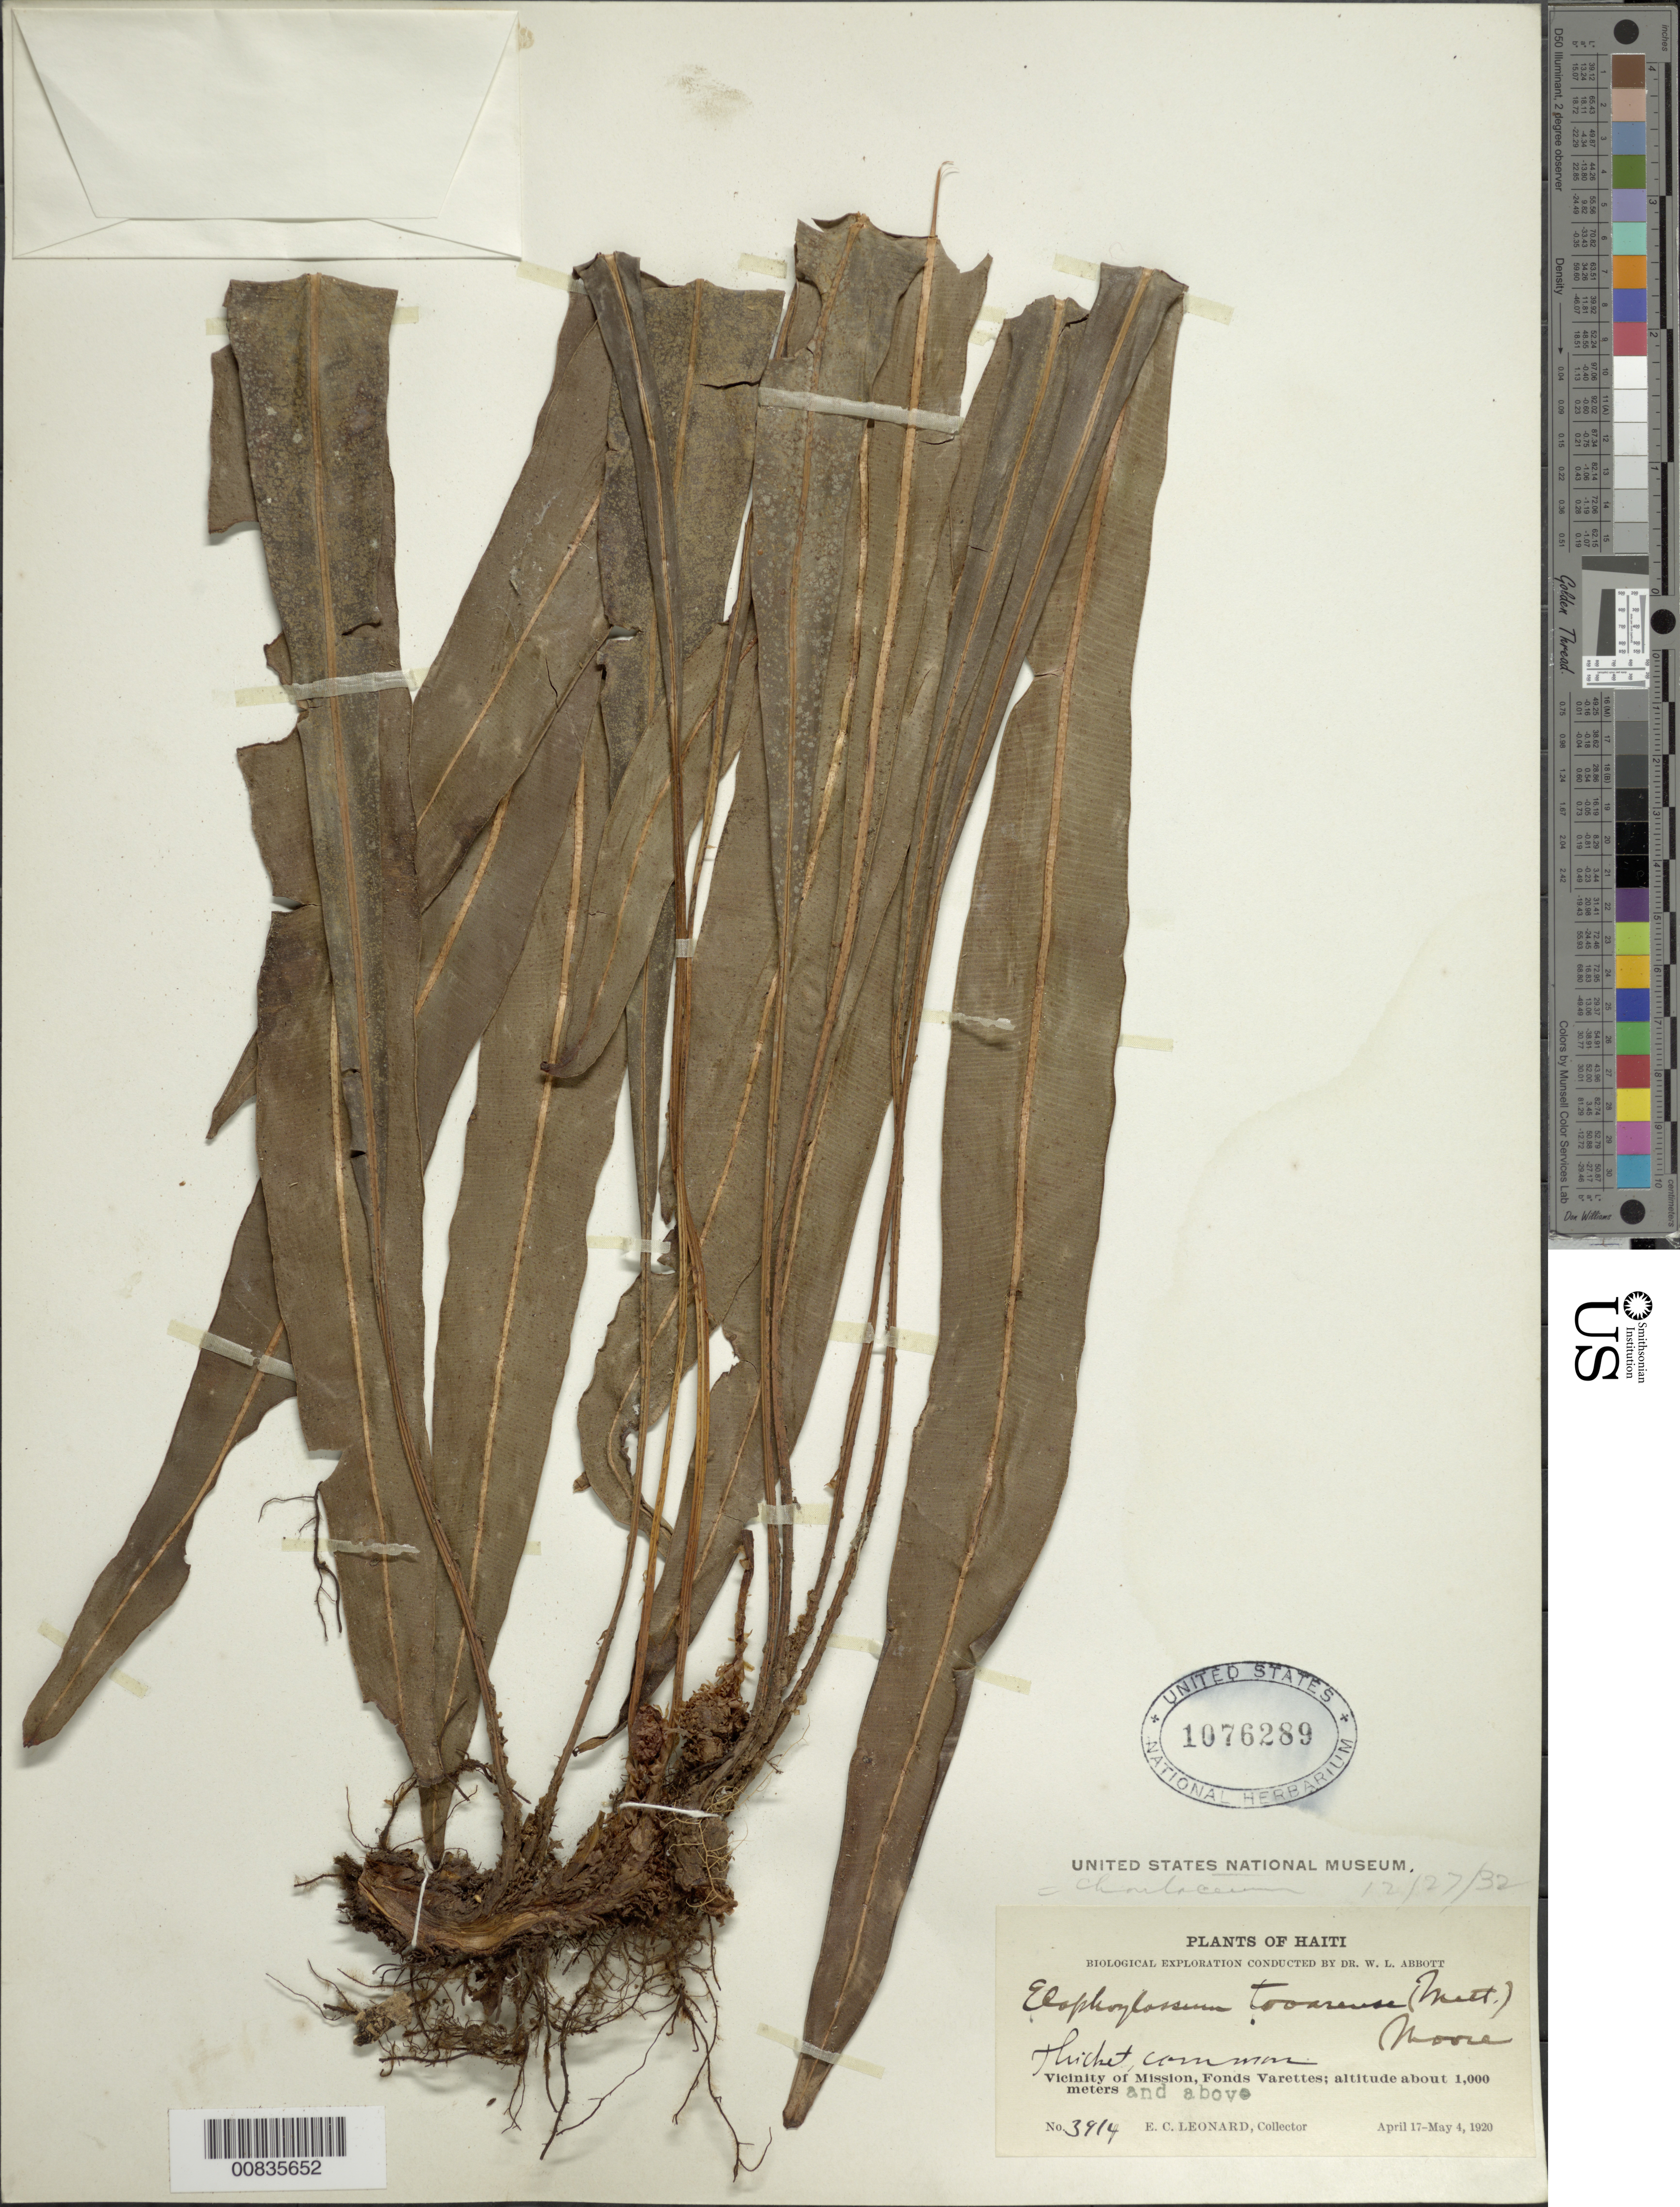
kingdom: Plantae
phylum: Tracheophyta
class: Polypodiopsida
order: Polypodiales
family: Dryopteridaceae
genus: Elaphoglossum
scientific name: Elaphoglossum chartaceum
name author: (Baker ex Jenman) C. Chr.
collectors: E. C. Leonard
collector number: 3914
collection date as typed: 17 Apr 1920 to 04 May 1920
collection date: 1920-04-17/1920-05-04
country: Haiti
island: Hispaniola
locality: Fonds Varettes, vicinity Mission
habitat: Thicket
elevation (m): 1000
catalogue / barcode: US 1076289